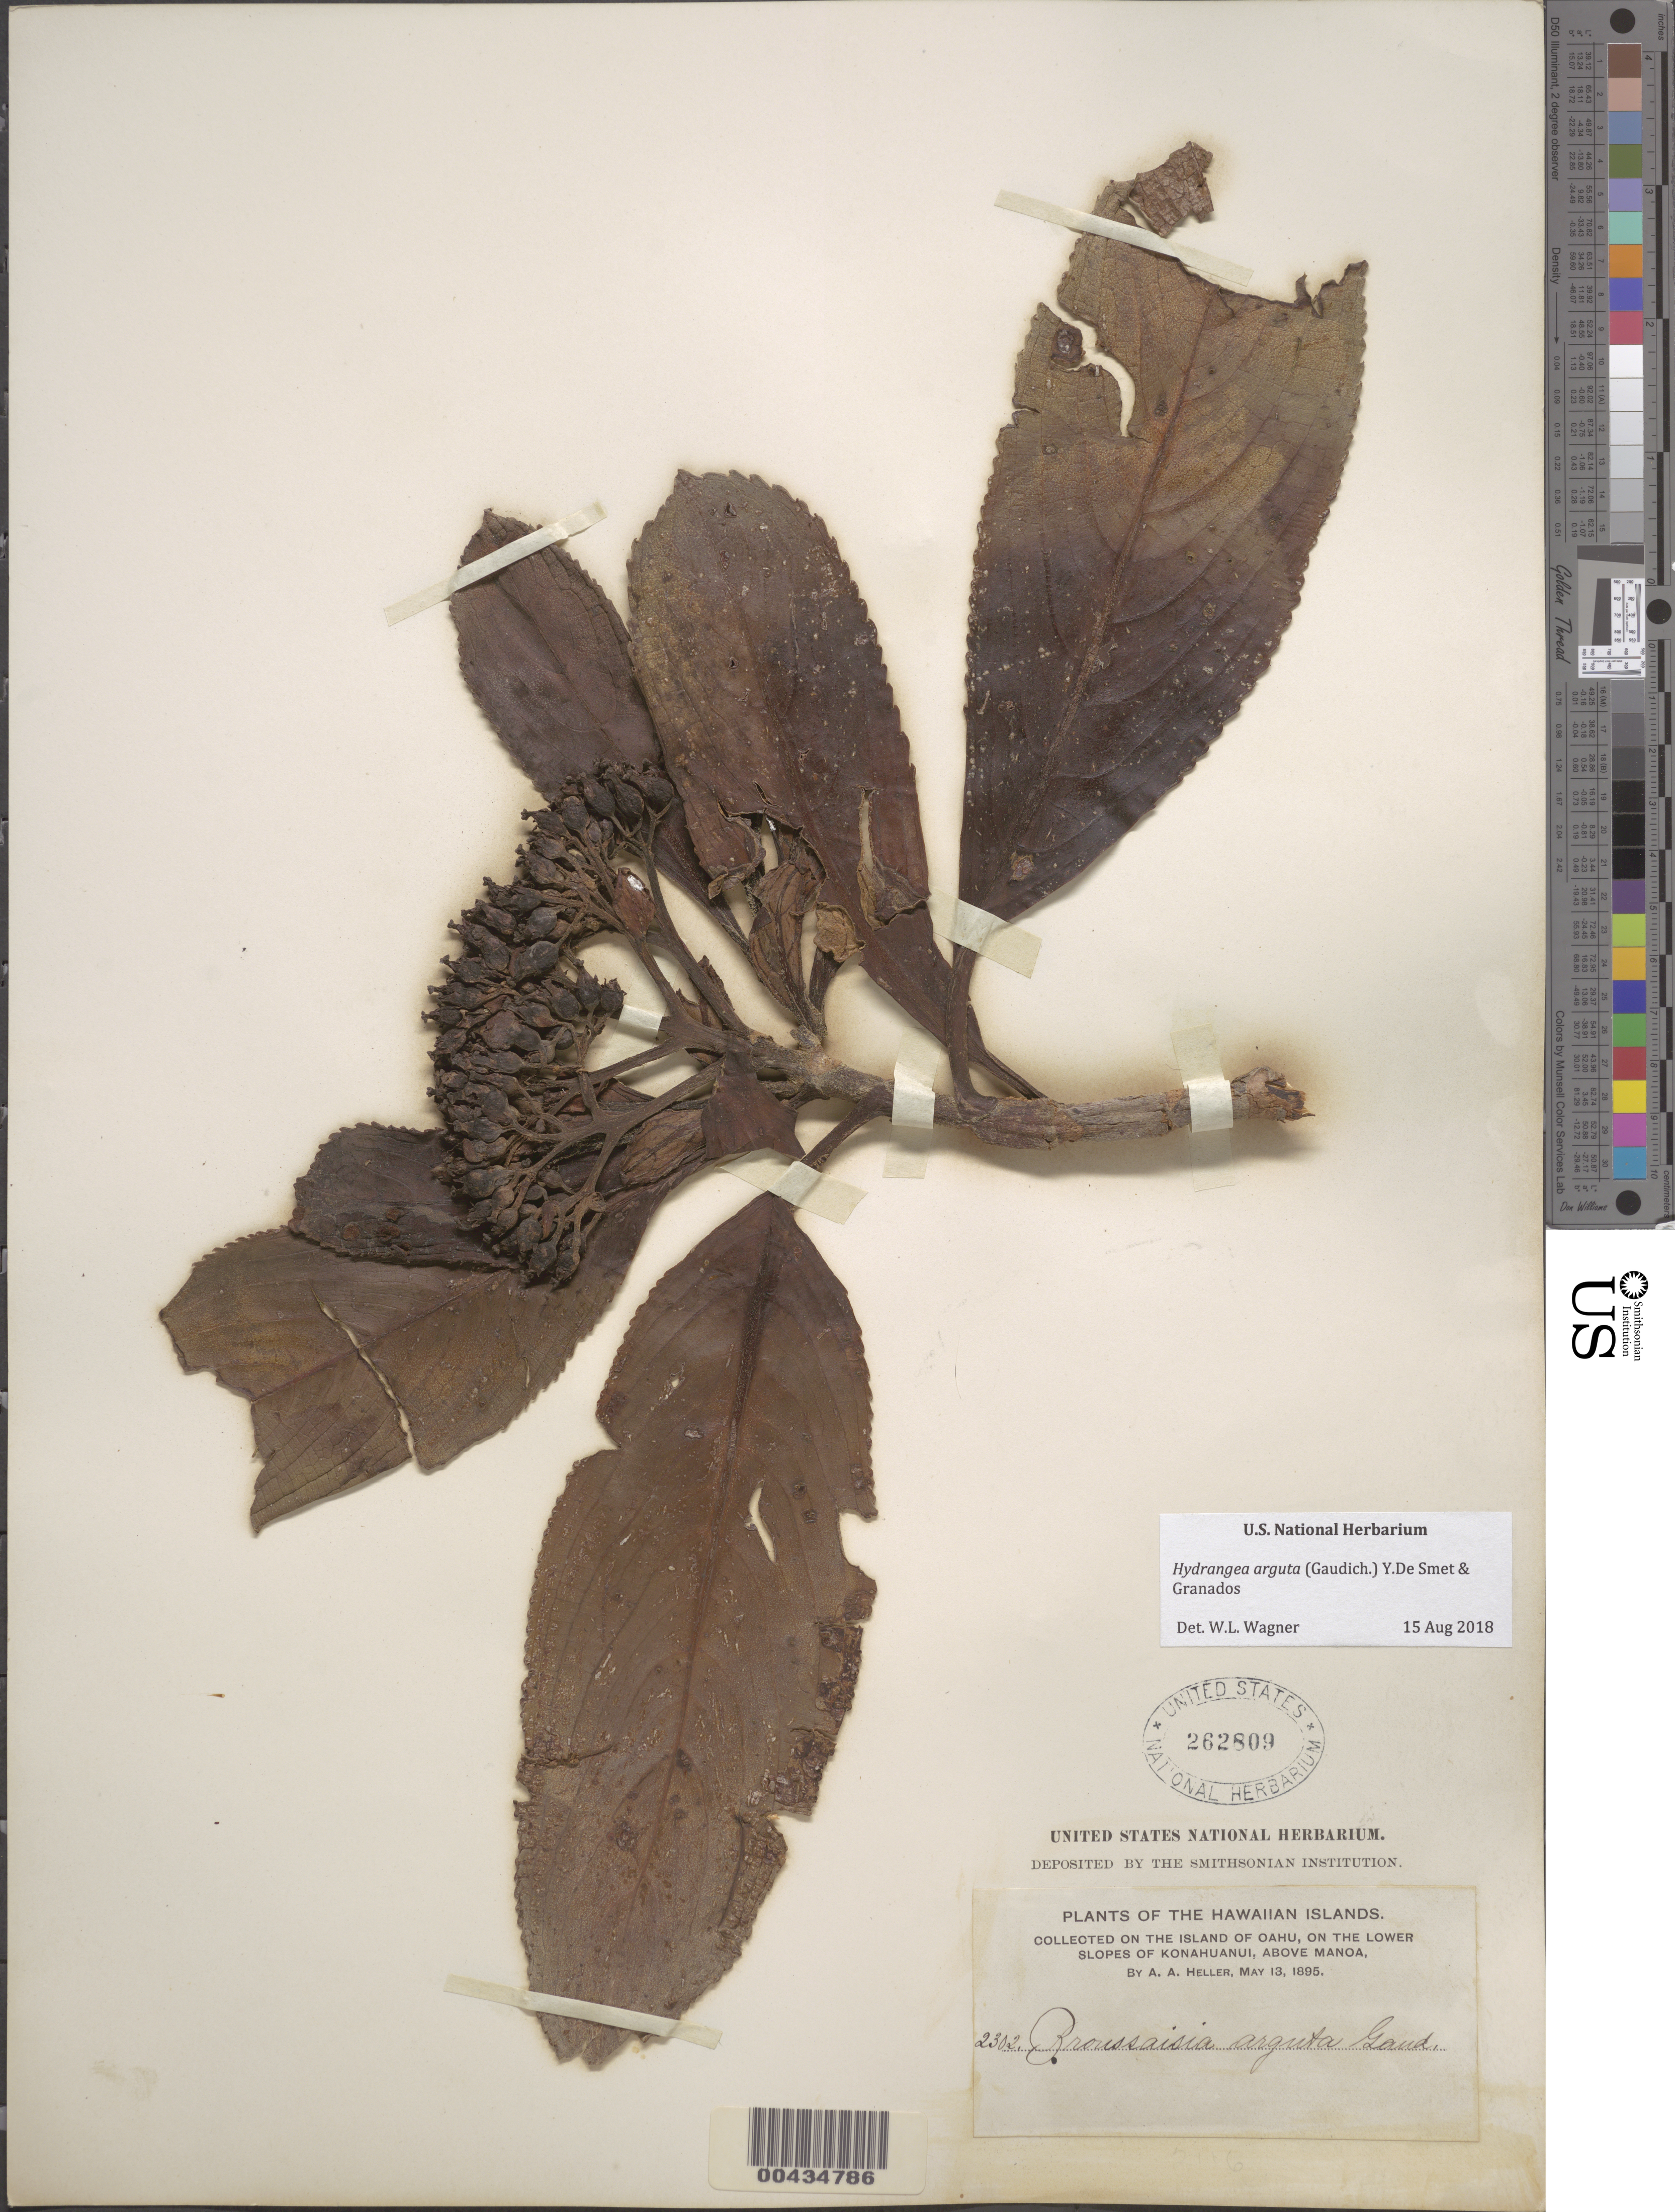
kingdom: Plantae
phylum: Tracheophyta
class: Magnoliopsida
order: Cornales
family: Hydrangeaceae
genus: Hydrangea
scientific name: Hydrangea arguta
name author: (Gaudich.) Y. De Smet & C. Granados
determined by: Wagner, W. L., (BOT), Smithsonian Institution - National Museum of Natural History (UNITED STATES)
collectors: A. A. Heller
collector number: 2302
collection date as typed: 13 May 1895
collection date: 1895-05-13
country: United States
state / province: Hawaii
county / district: Honolulu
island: Oahu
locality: On the lower slopes of Konahuanui, above Manoa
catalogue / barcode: US 262809